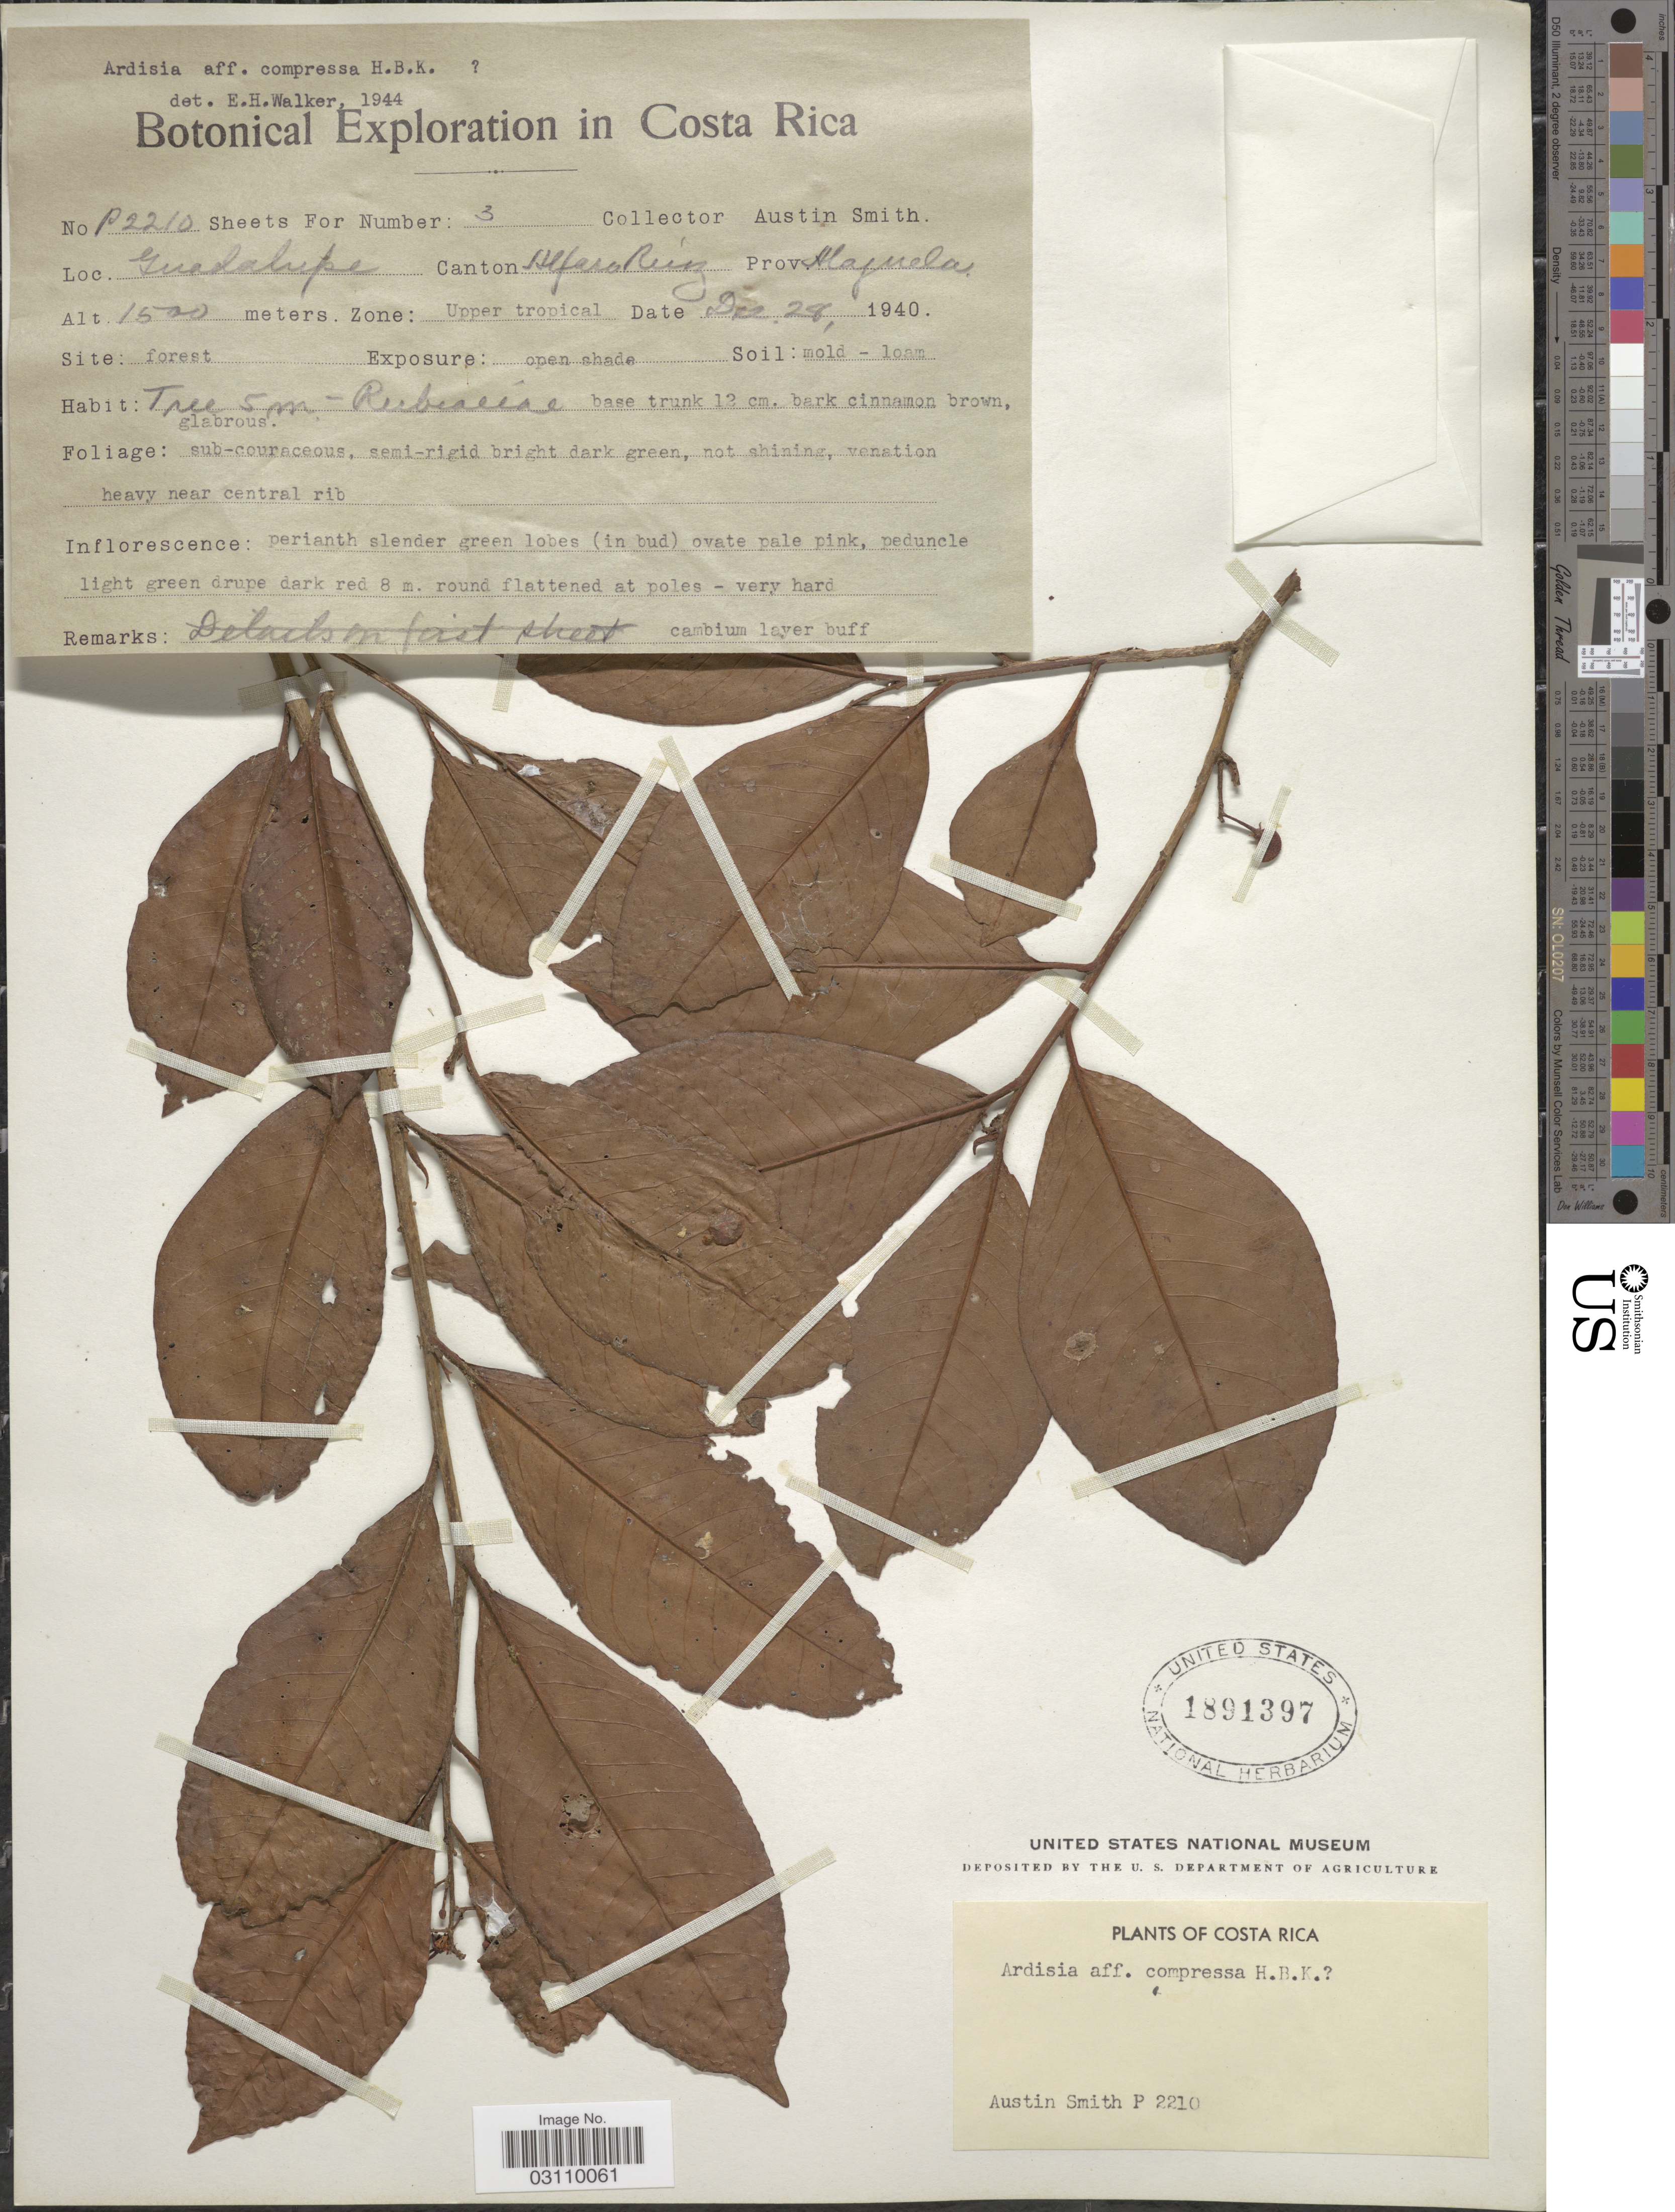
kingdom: Plantae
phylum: Tracheophyta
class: Magnoliopsida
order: Ericales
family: Primulaceae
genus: Ardisia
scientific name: Ardisia compressa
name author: Kunth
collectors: Aust P. Smith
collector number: P2210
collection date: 1940-12-28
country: Costa Rica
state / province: Alajuela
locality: Guadalupe. Canton Alfaro Ruiz.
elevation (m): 1500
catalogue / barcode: US 1891397